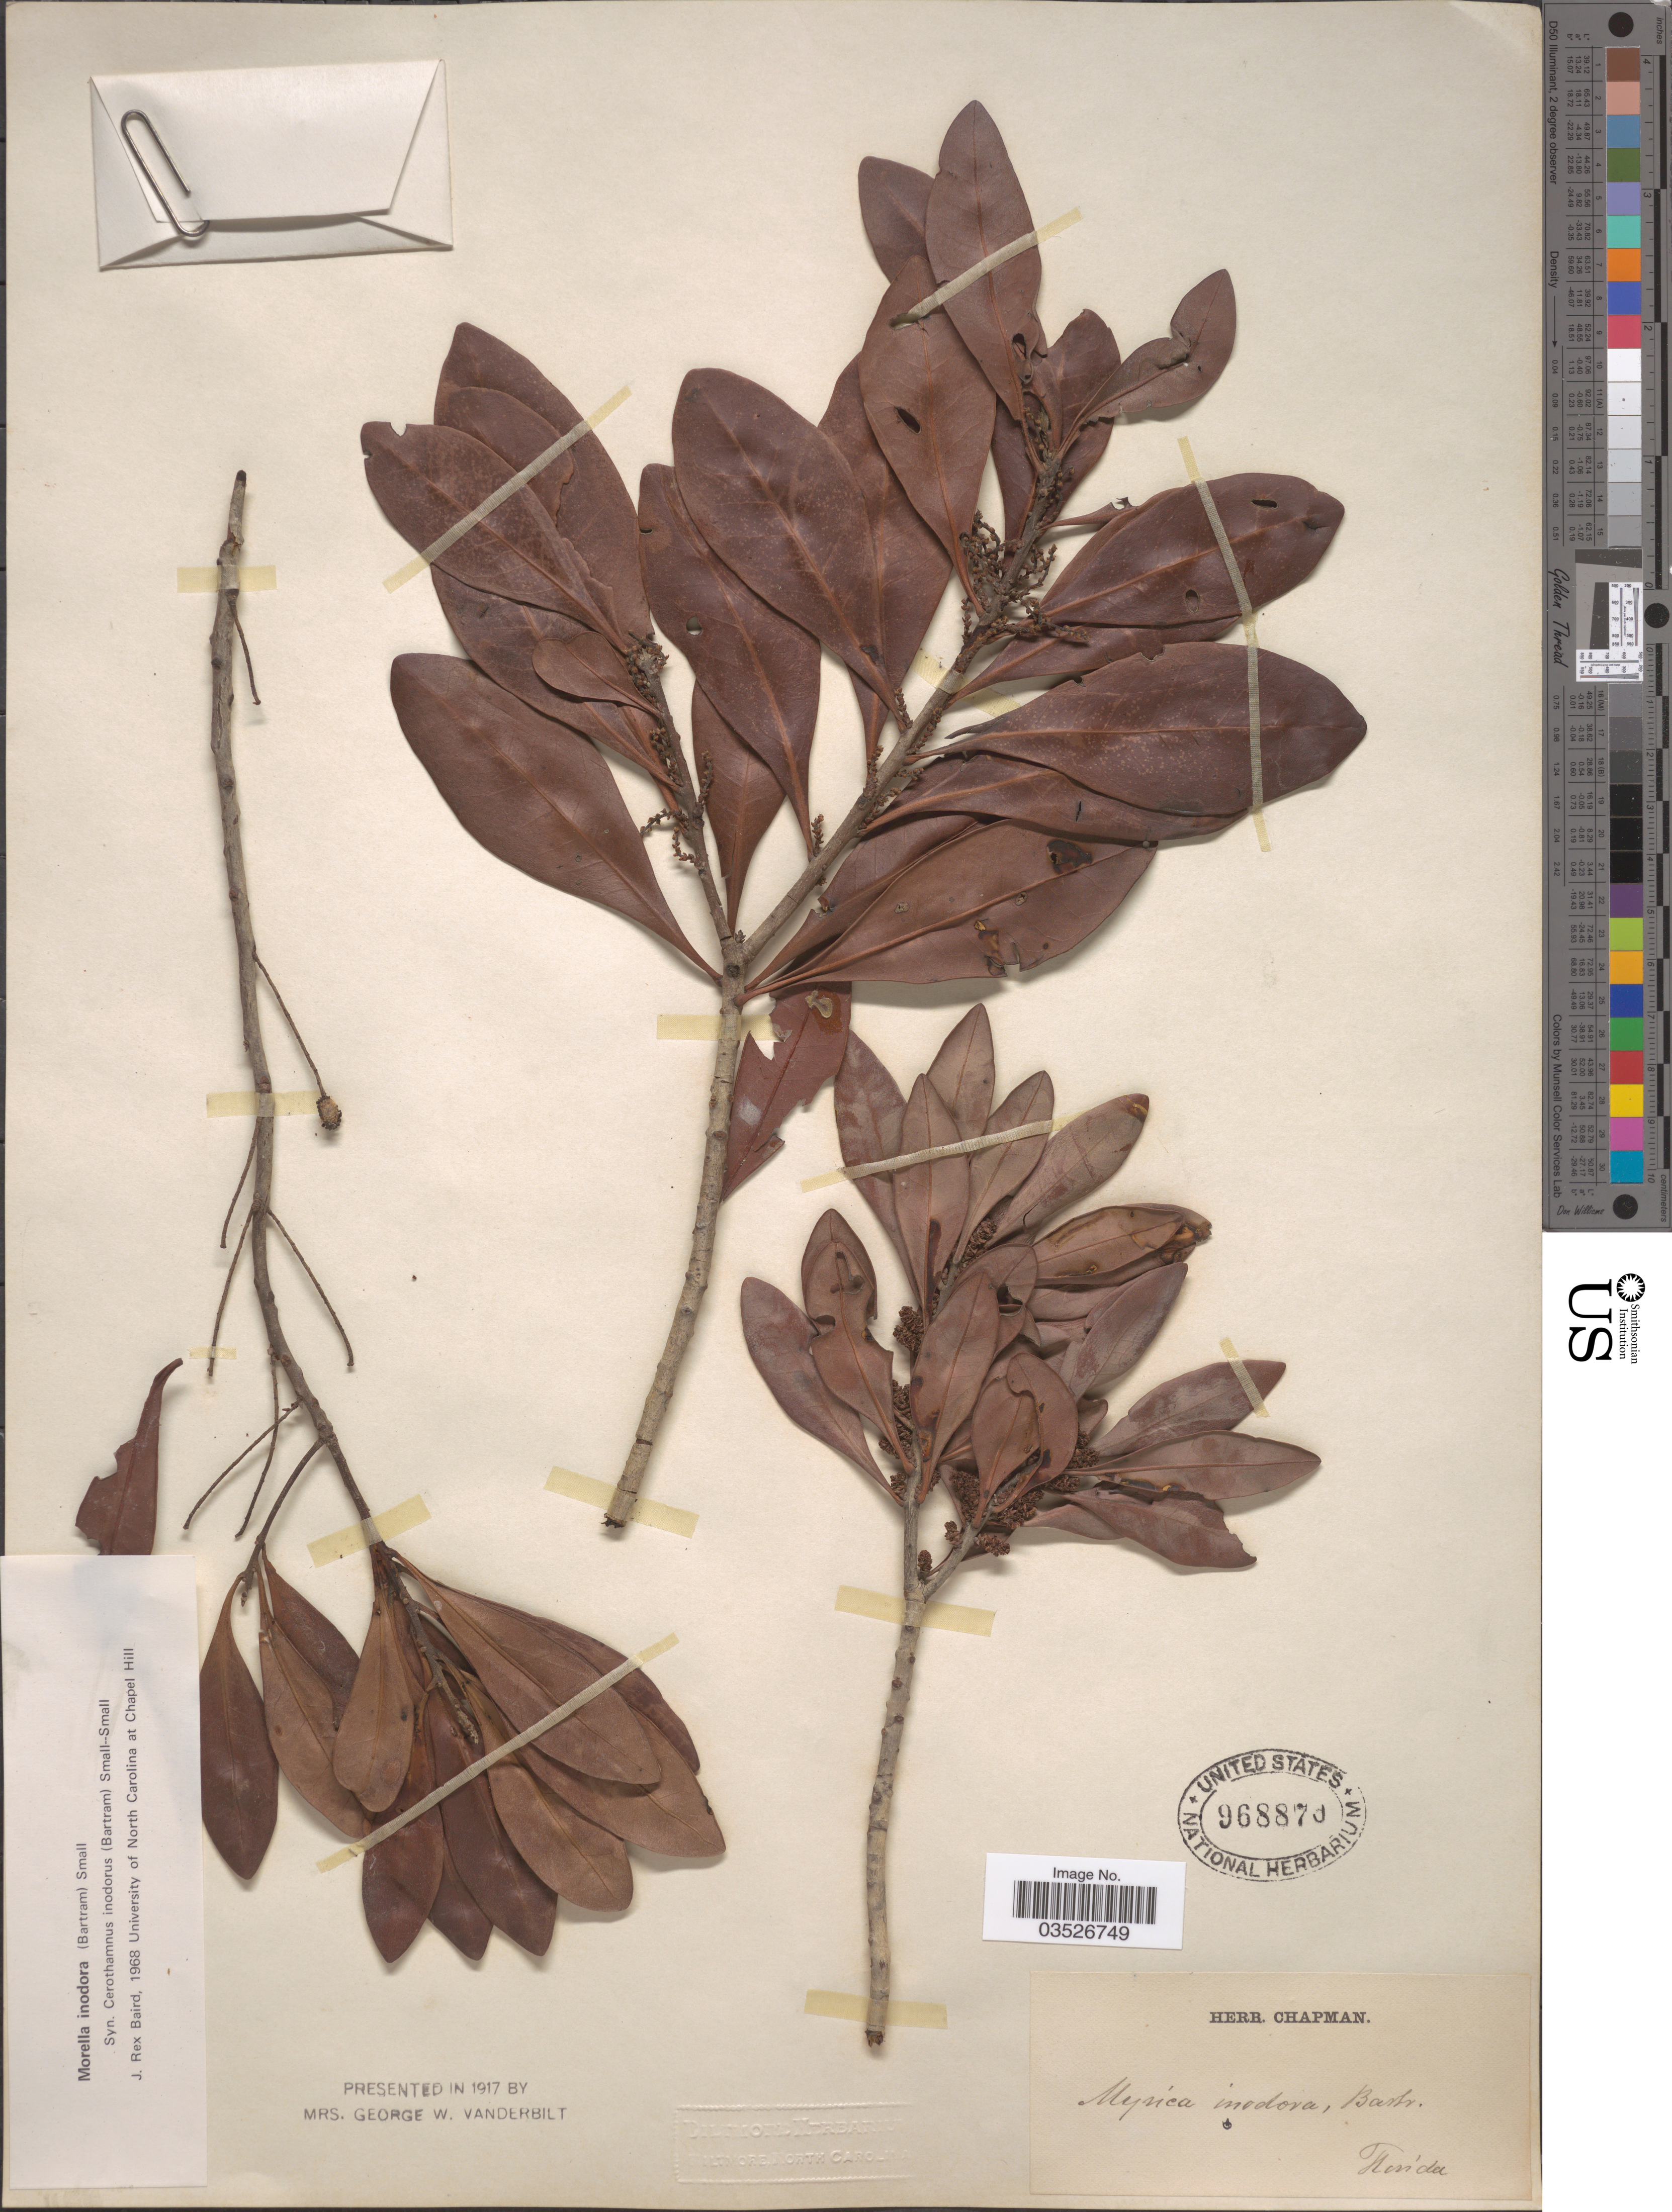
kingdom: Plantae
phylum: Tracheophyta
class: Magnoliopsida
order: Fagales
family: Myricaceae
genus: Morella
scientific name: Morella inodora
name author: (W. Bartram) Small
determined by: Baird, James Rex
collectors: ex herb. Chapman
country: United States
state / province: Florida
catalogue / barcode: US 968870